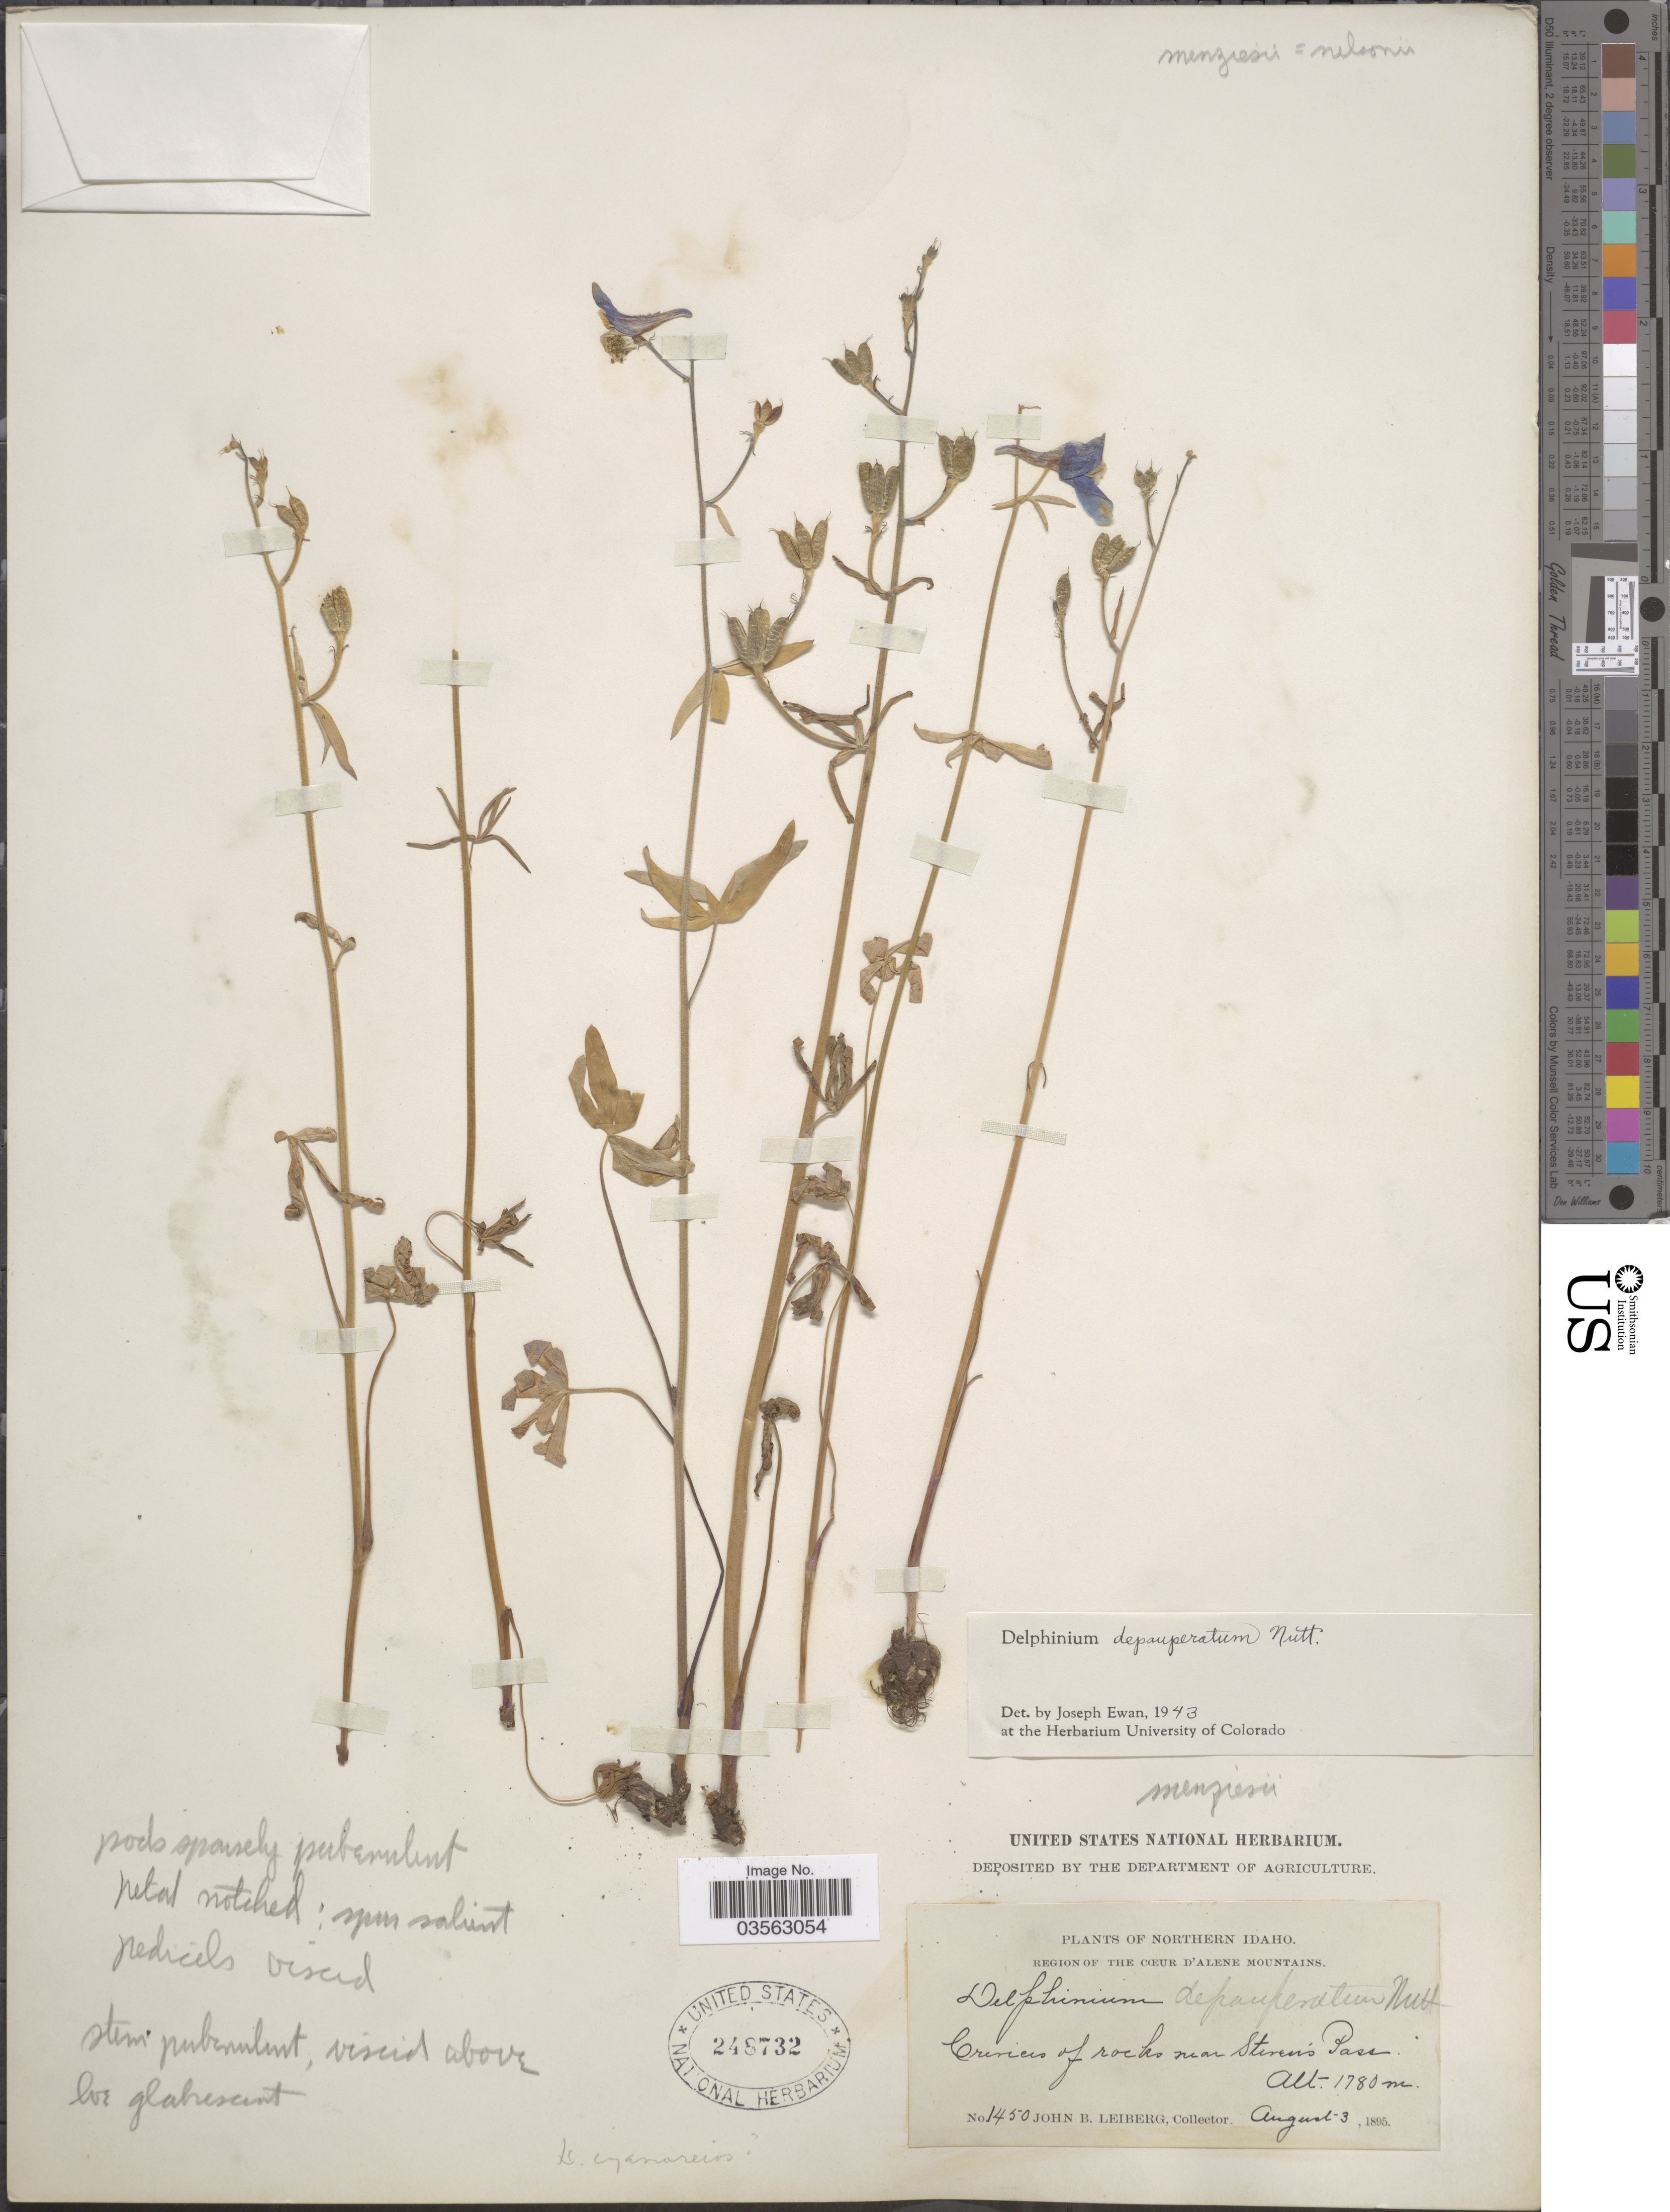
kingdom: Plantae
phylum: Tracheophyta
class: Magnoliopsida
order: Ranunculales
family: Ranunculaceae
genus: Delphinium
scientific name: Delphinium depauperatum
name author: Nutt.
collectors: J. B. Leiberg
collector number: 1450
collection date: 1895-08-03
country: United States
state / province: Idaho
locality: Northern Idaho. Region of the Cœur d'Alene Mountains. Crevices of rocks near Steven's Pass.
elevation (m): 1780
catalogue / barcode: US 248732